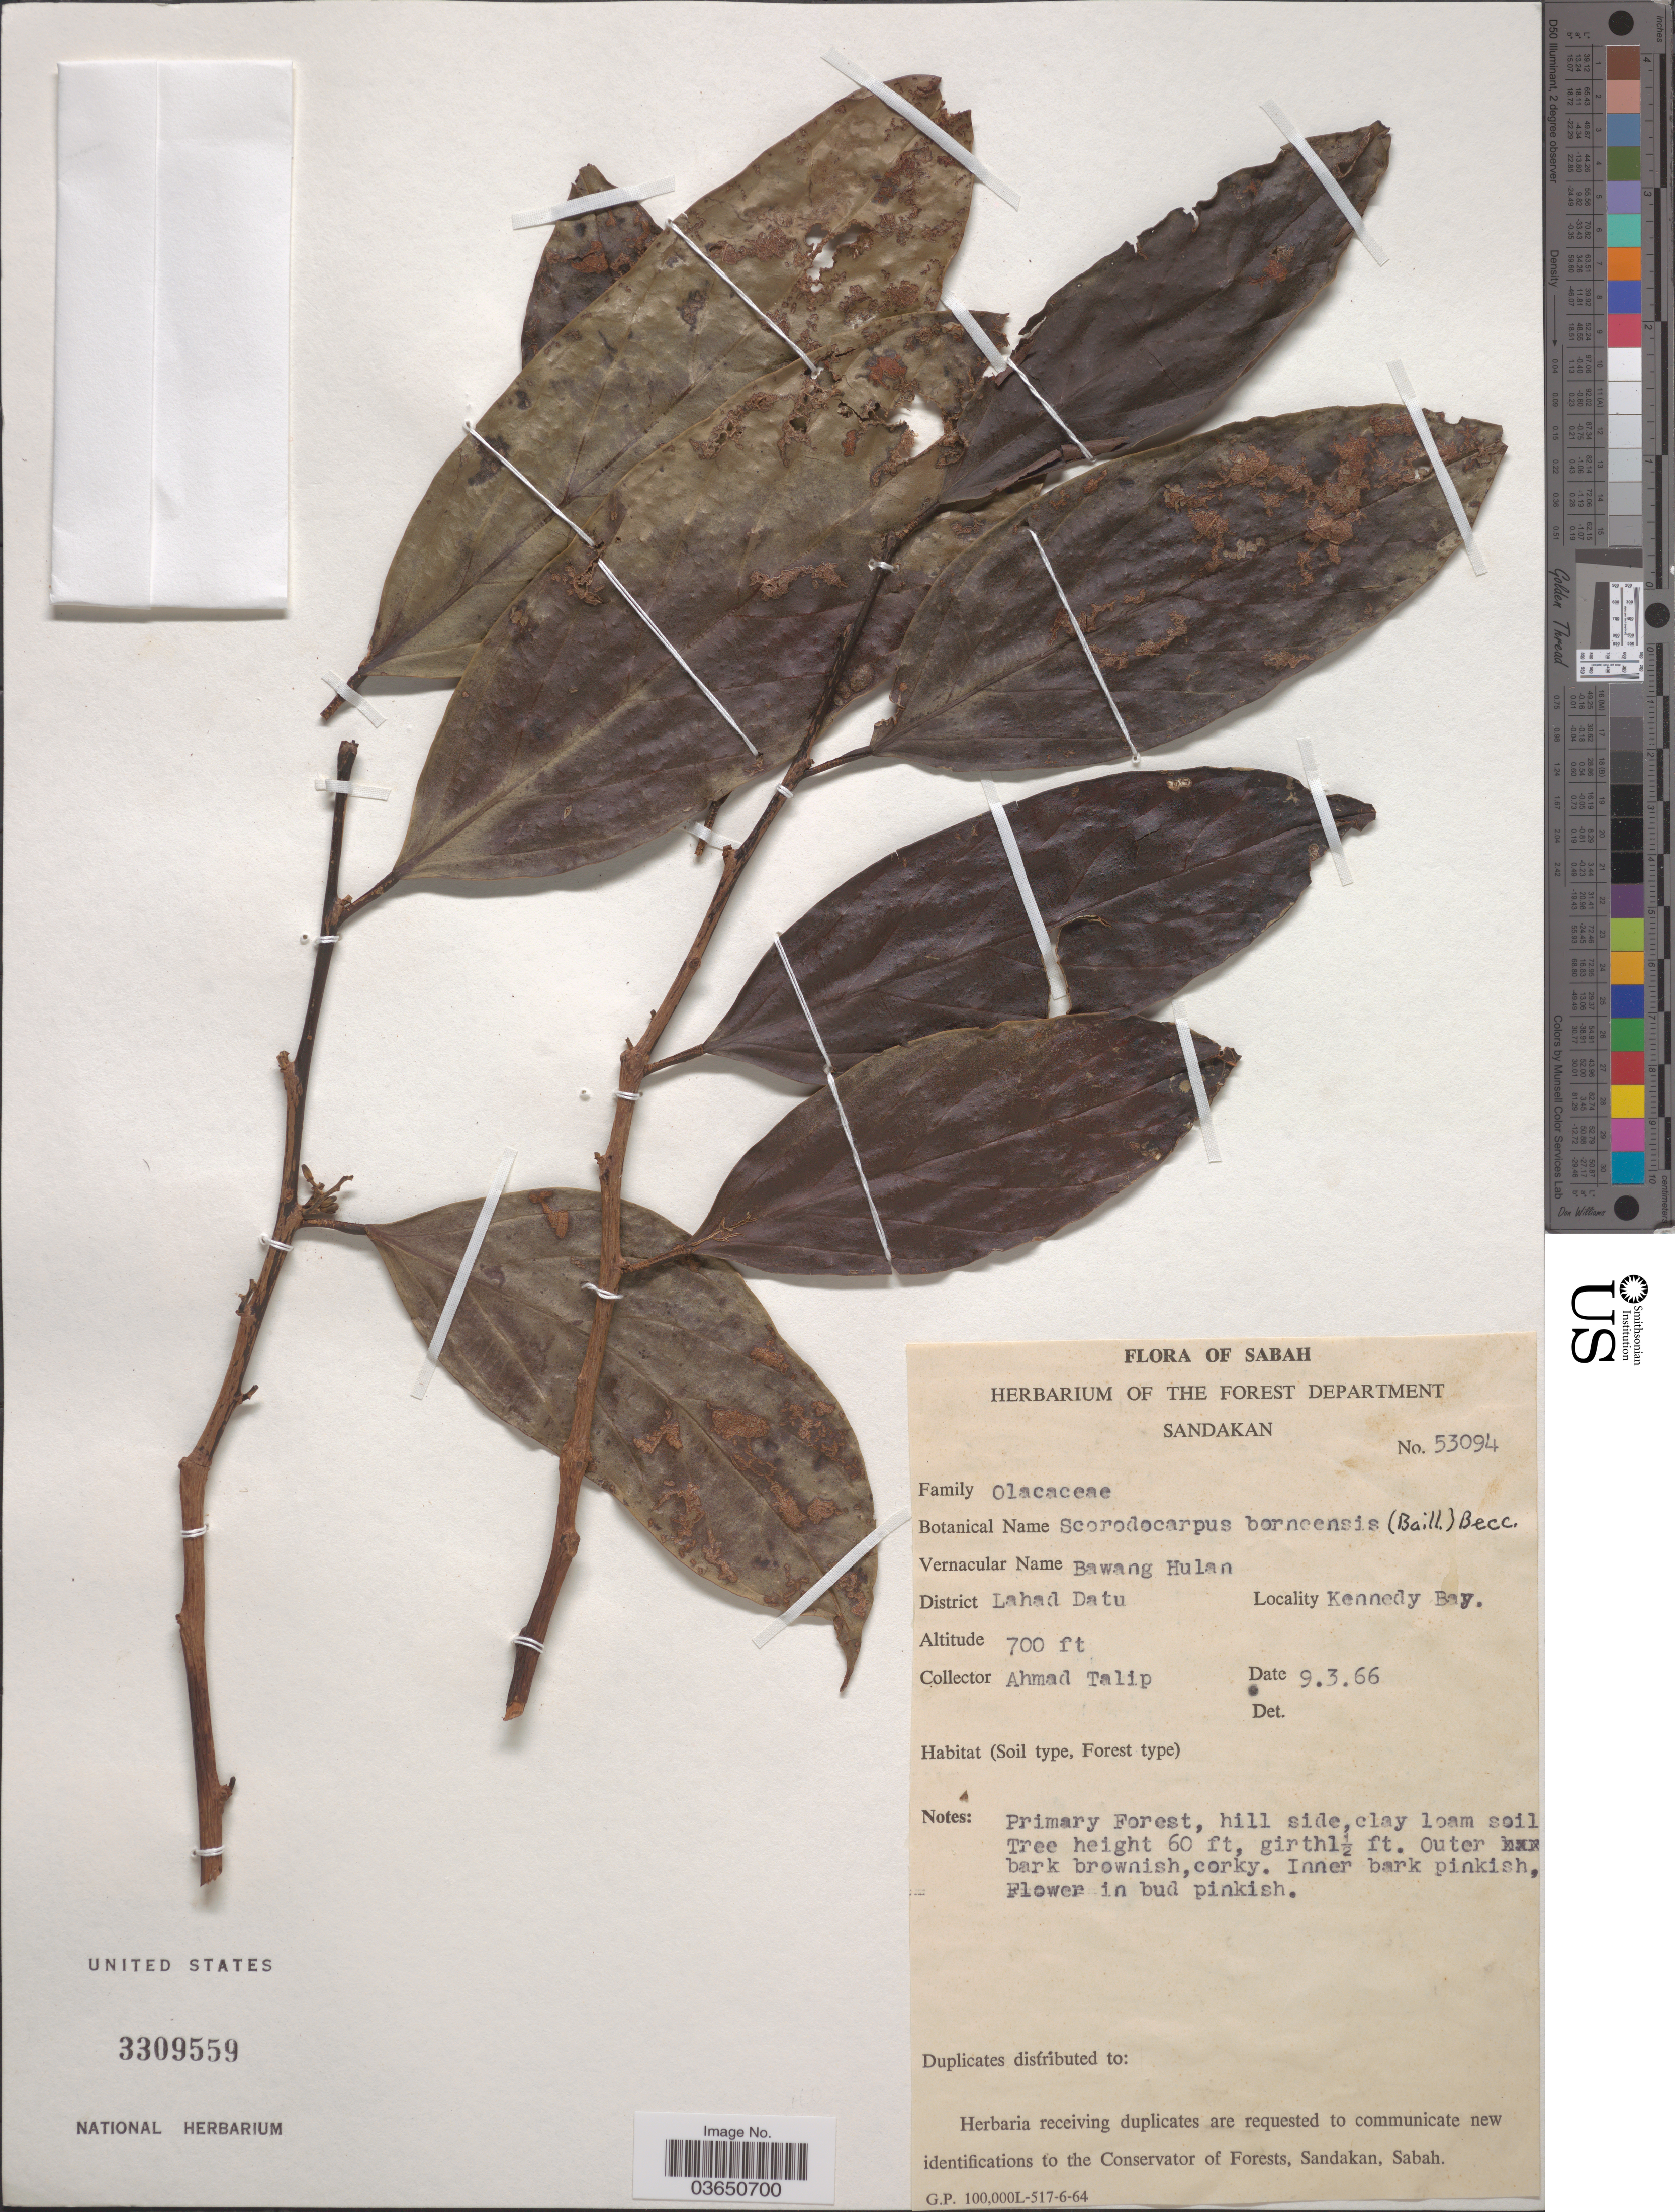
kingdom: Plantae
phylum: Tracheophyta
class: Magnoliopsida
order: Santalales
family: Strombosiaceae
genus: Scorodocarpus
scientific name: Scorodocarpus borneensis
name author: (Baill.) Becc.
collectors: A. Talip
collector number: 53094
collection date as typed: Transcribed d/m/y: 9/3/66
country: Malaysia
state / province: Sabah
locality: District Lahad Datu. Kennedy Bay.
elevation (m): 213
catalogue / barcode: US 3309559